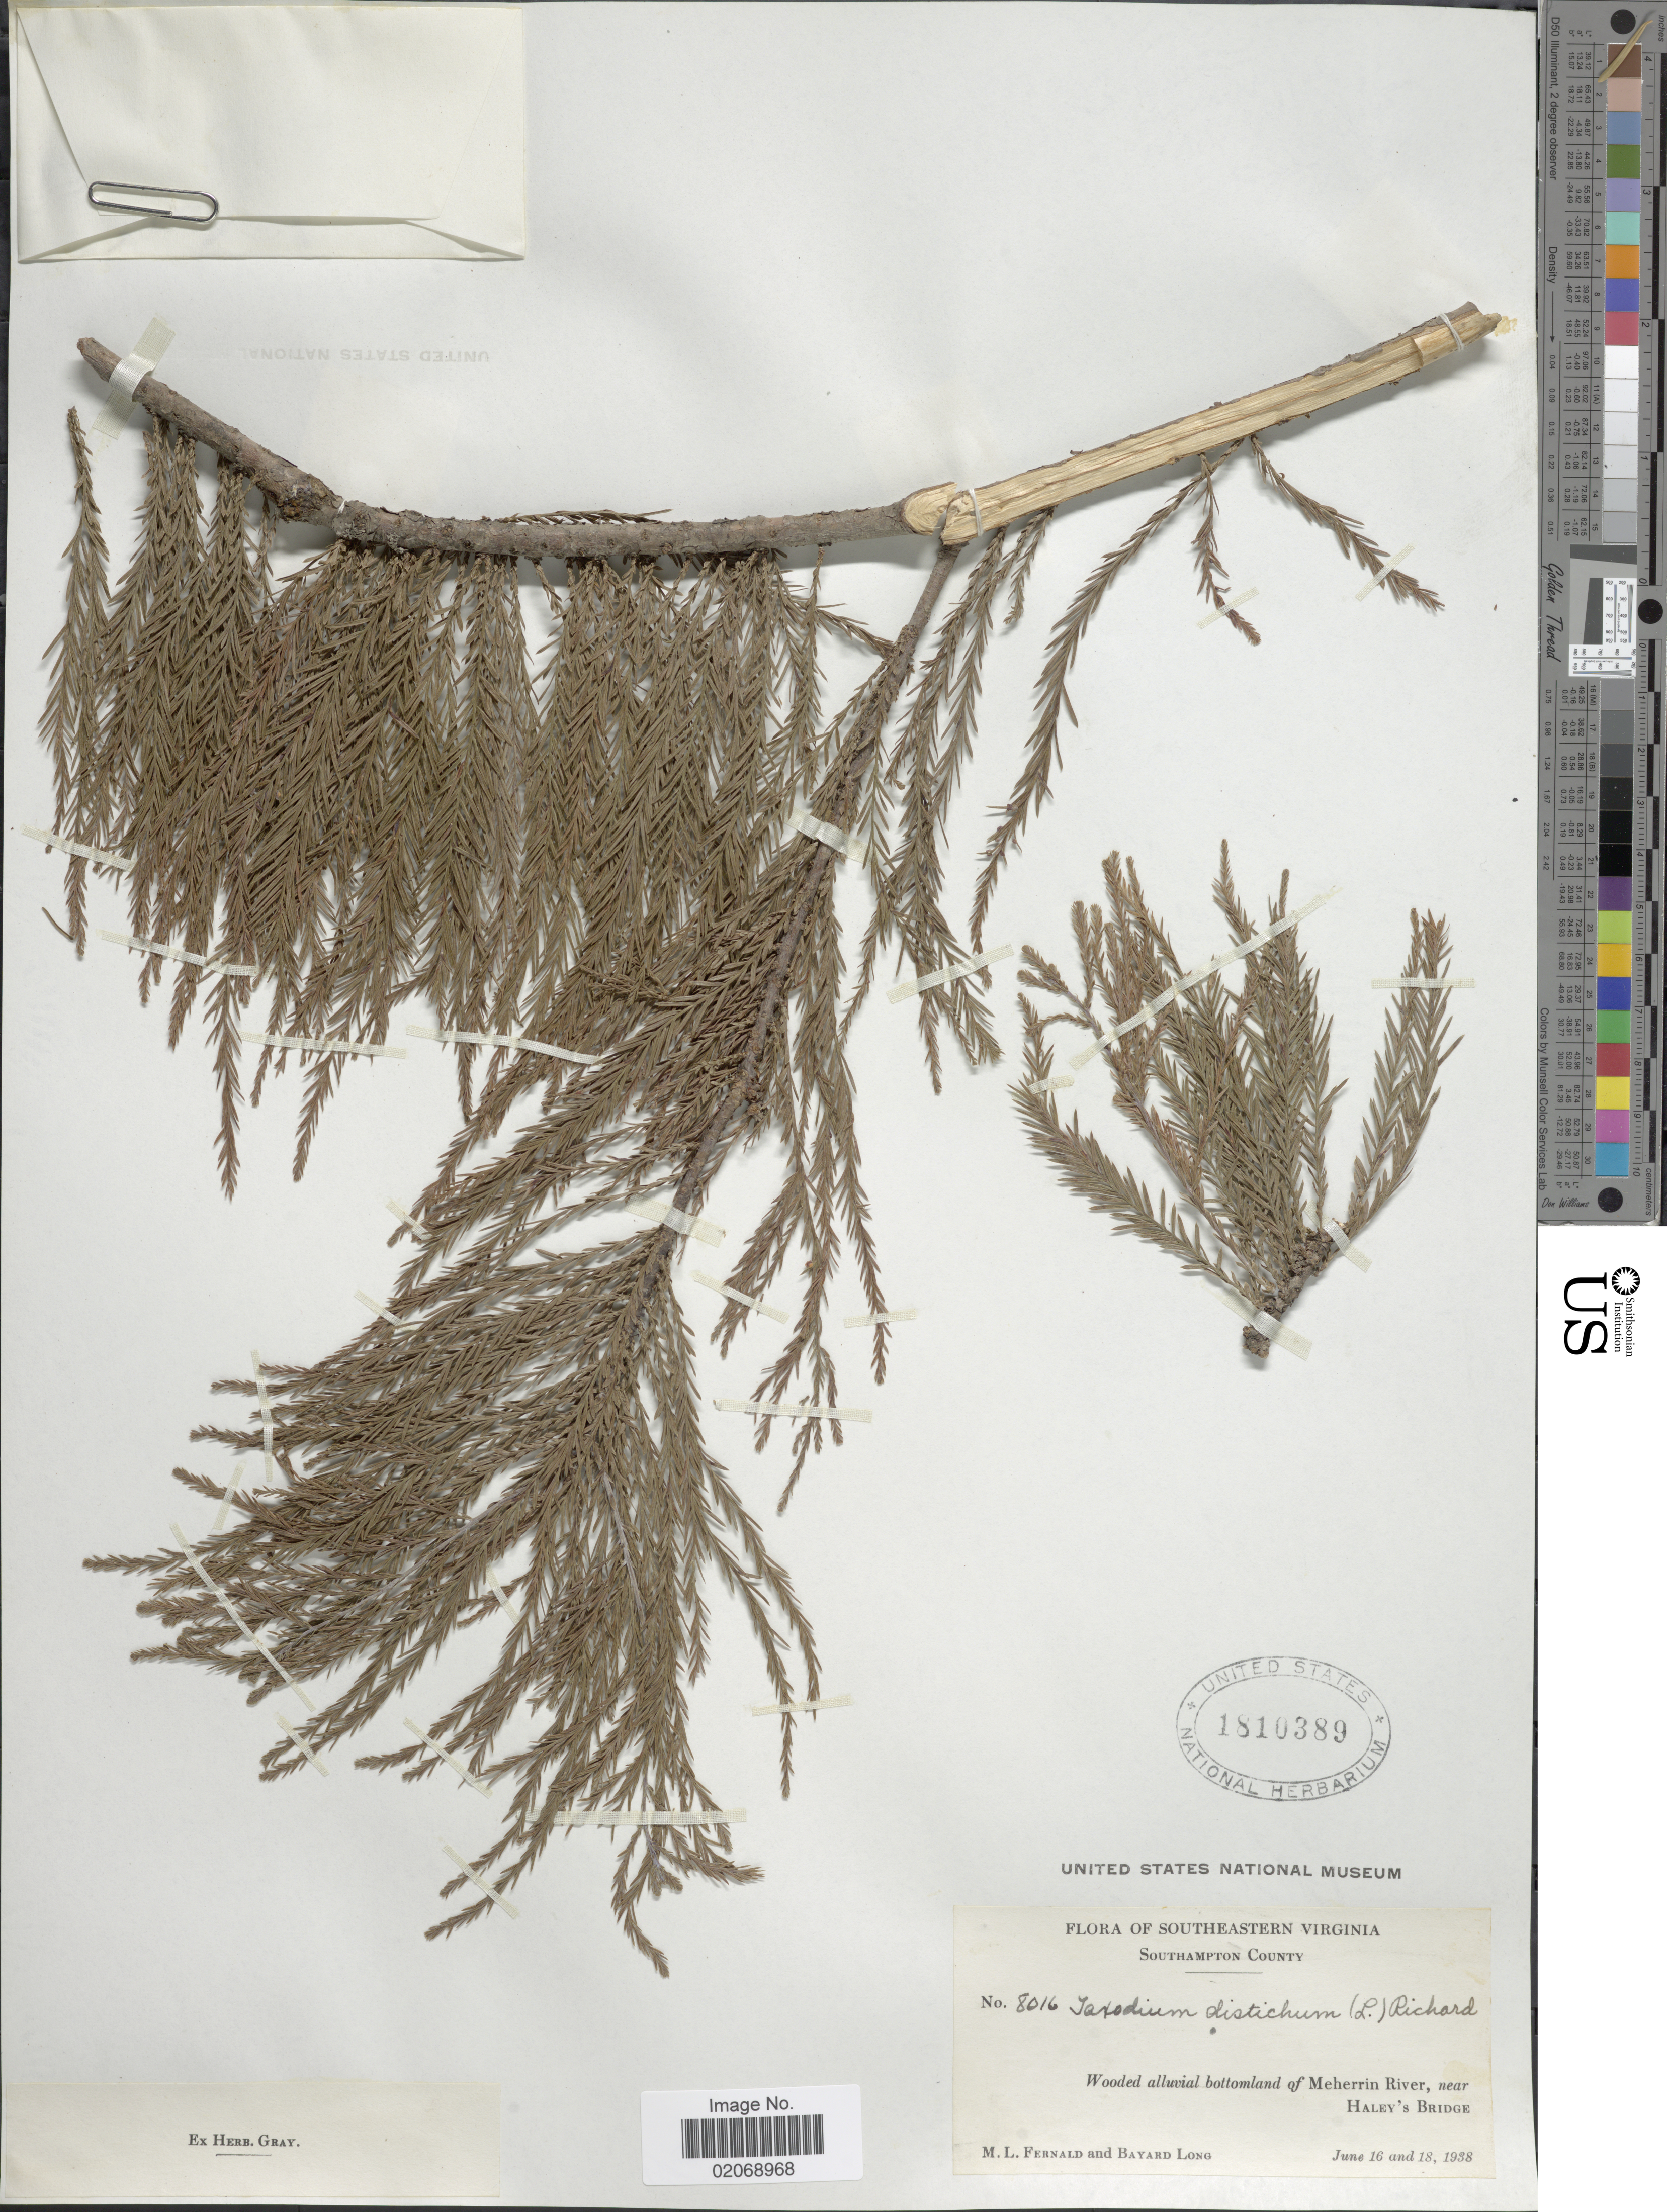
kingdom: Plantae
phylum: Tracheophyta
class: Pinopsida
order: Pinales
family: Cupressaceae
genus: Taxodium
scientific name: Taxodium distichum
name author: (L.) Rich.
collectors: M. L. Fernald & B. Long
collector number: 8016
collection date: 1938-06-16/1938-06-18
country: United States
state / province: Virginia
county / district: Southampton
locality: Southeastern Virginia, Southhampton County, Meherrin River, near Haley's Bridge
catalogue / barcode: US 1810389